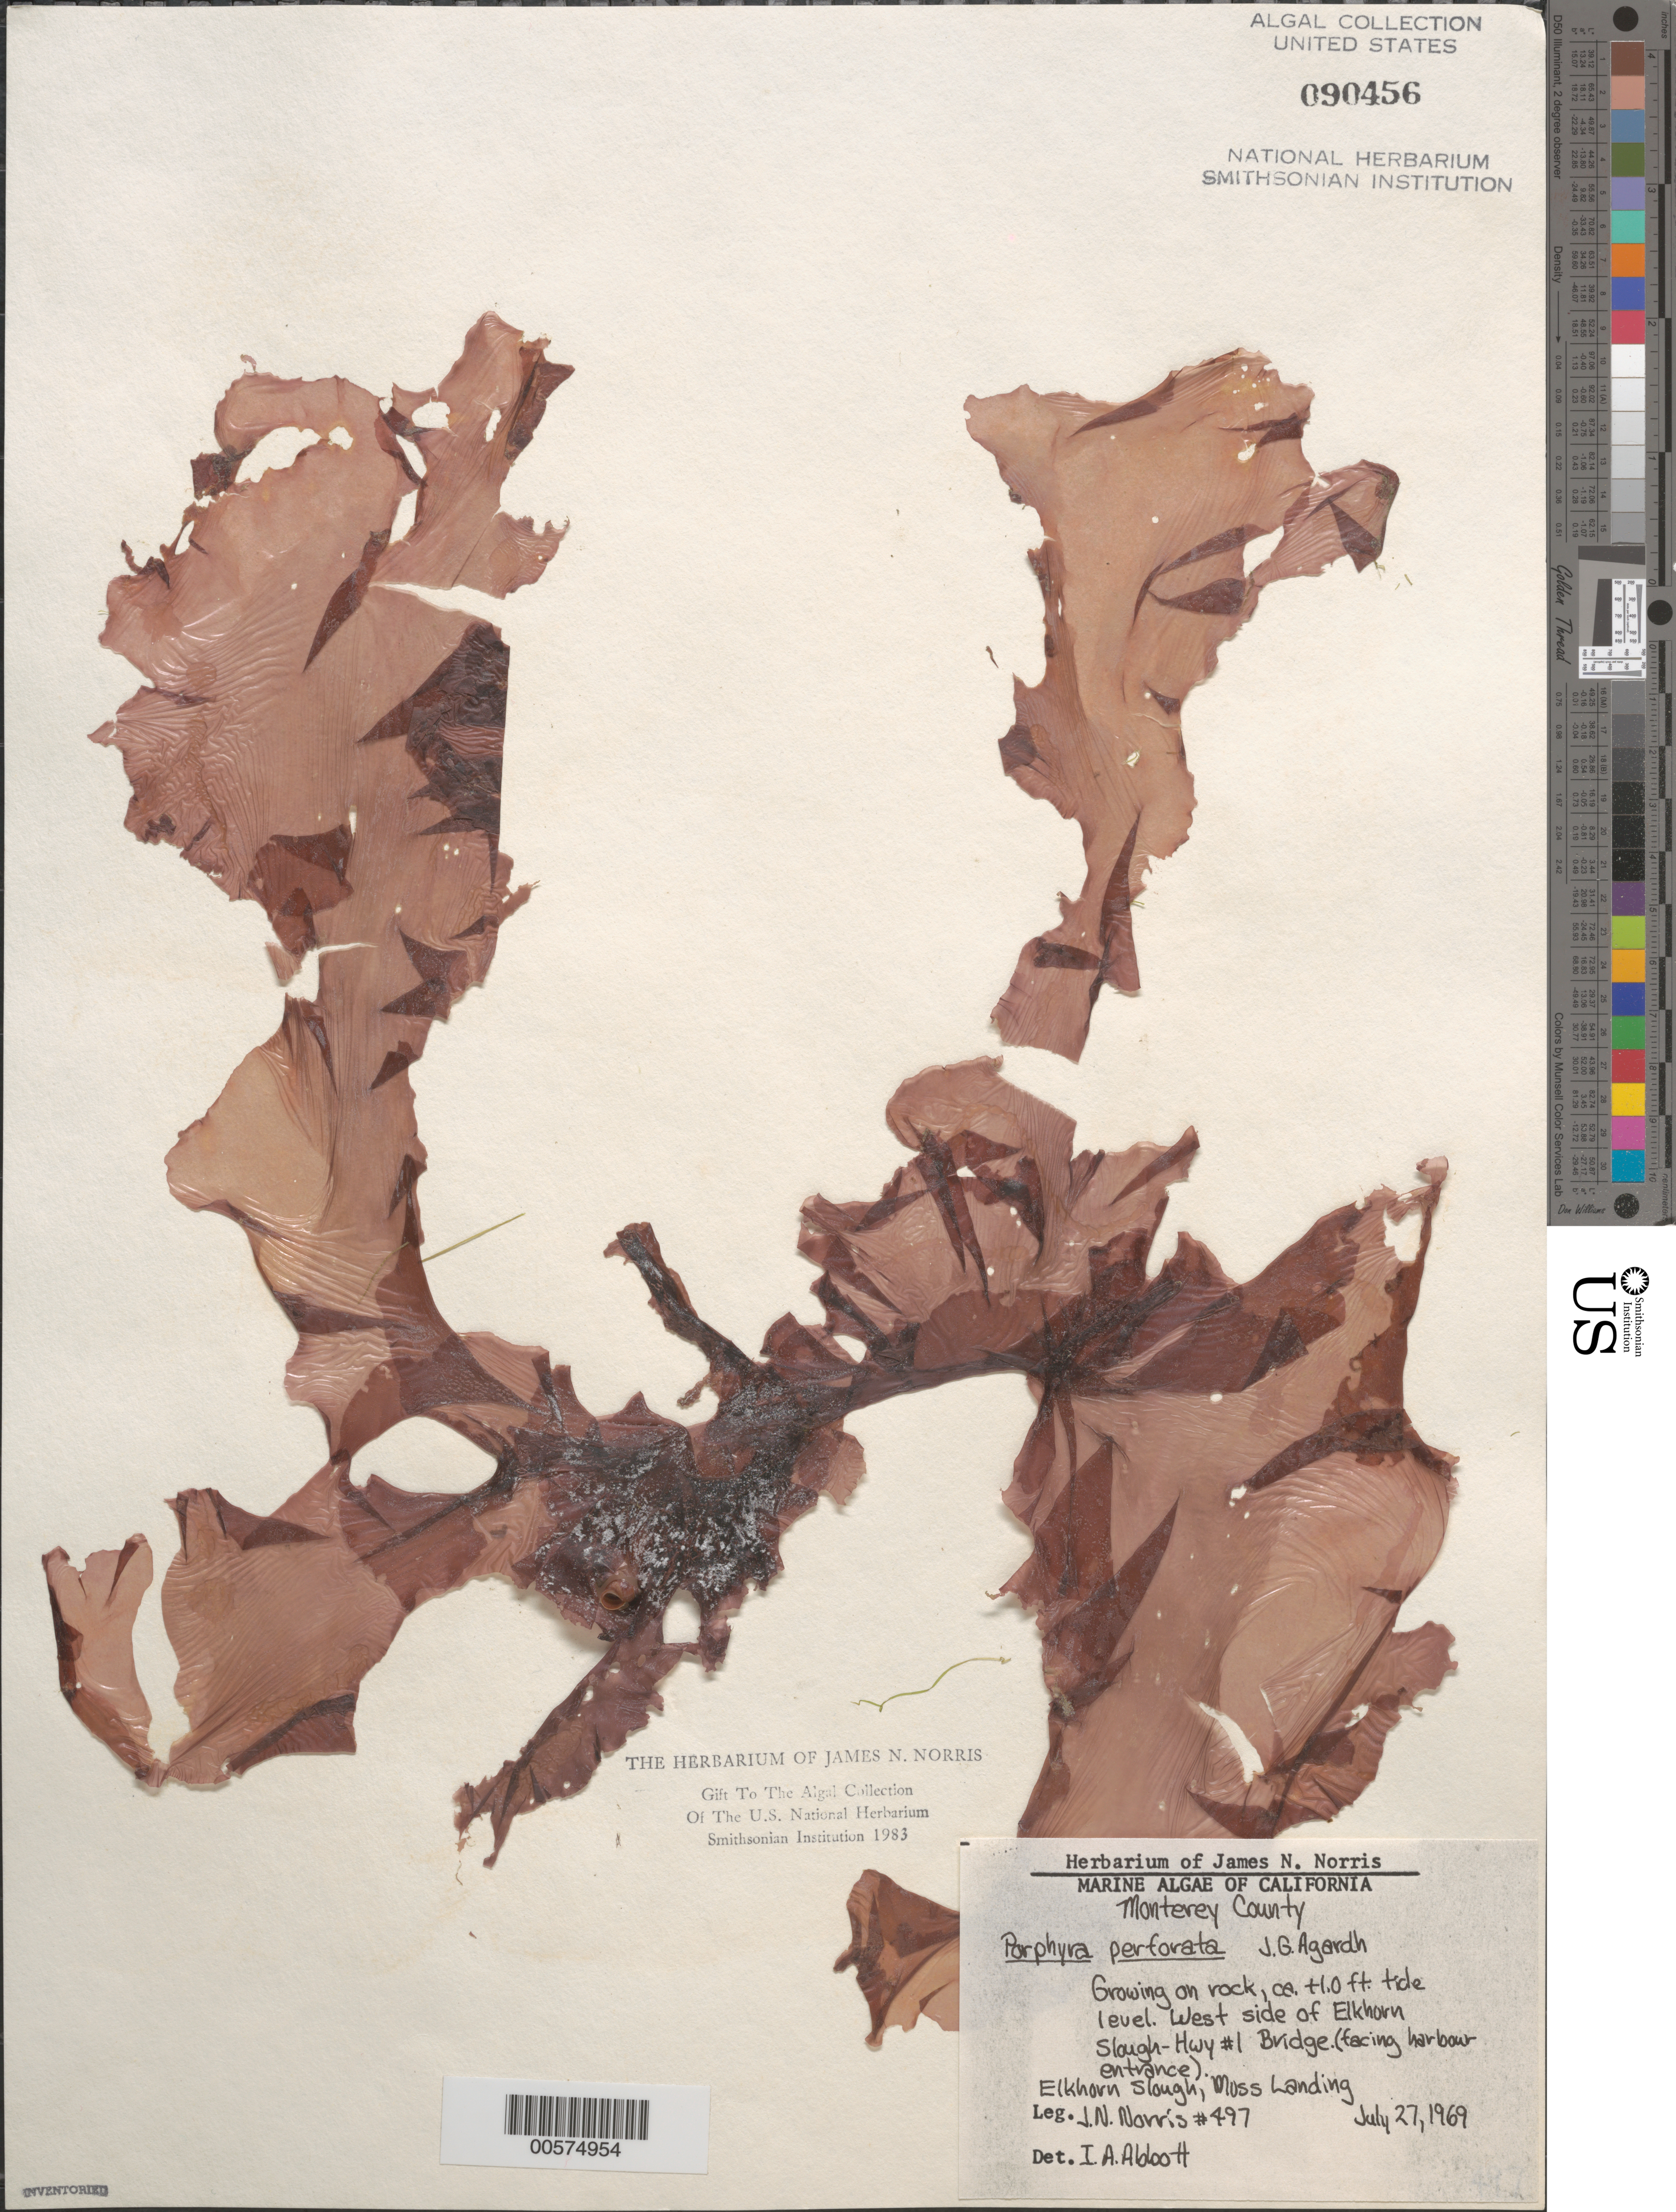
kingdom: Plantae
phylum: Rhodophyta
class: Bangiophyceae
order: Bangiales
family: Bangiaceae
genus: Pyropia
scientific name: Pyropia perforata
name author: (J. Agardh) S.C. Lindstrom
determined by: Algae name updating Project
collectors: J. N. Norris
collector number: JN-497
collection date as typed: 27 Jul 1969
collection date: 1969-07-27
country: United States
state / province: California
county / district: Monterey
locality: Elkhorn Slough, Moss Landing, Elkhorn Slough-Highway 1 bridge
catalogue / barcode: US 90456